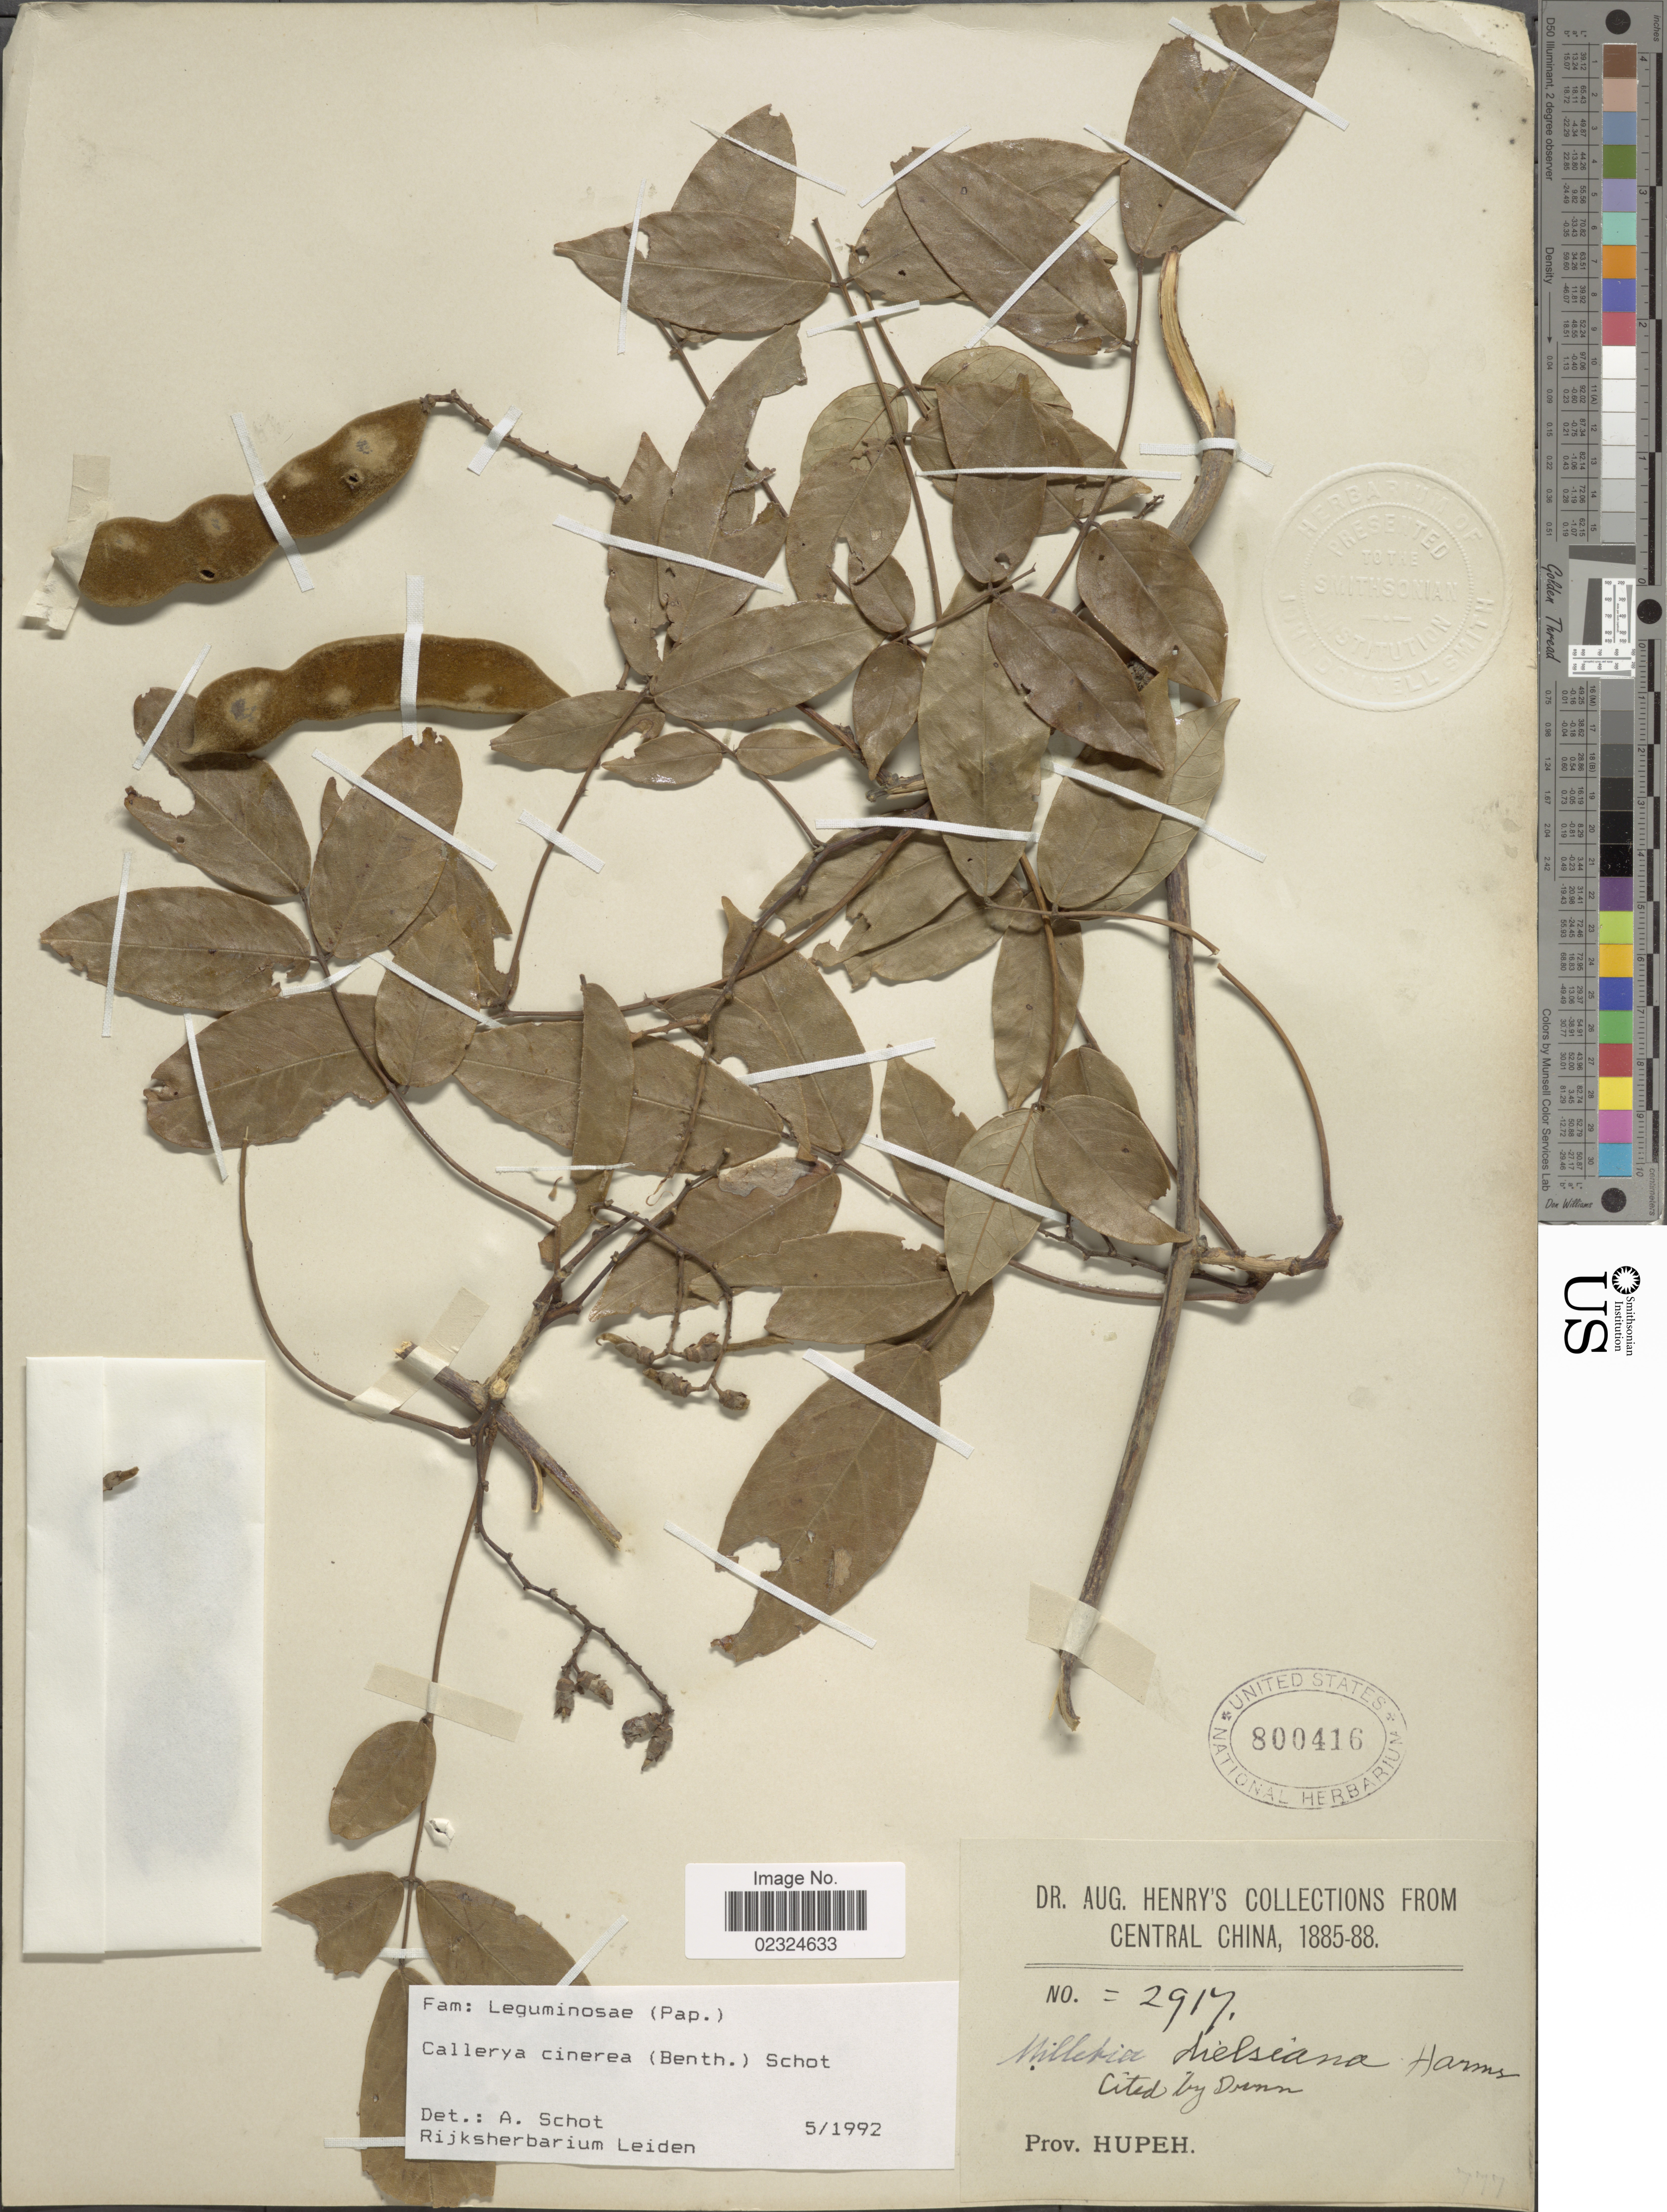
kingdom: Plantae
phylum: Tracheophyta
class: Magnoliopsida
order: Fabales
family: Fabaceae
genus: Callerya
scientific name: Callerya cinerea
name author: (Benth.) Schot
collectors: A. Henry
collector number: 2917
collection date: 1885/1888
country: China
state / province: Hubei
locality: Prov. Hupeh, Central China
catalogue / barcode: US 800416